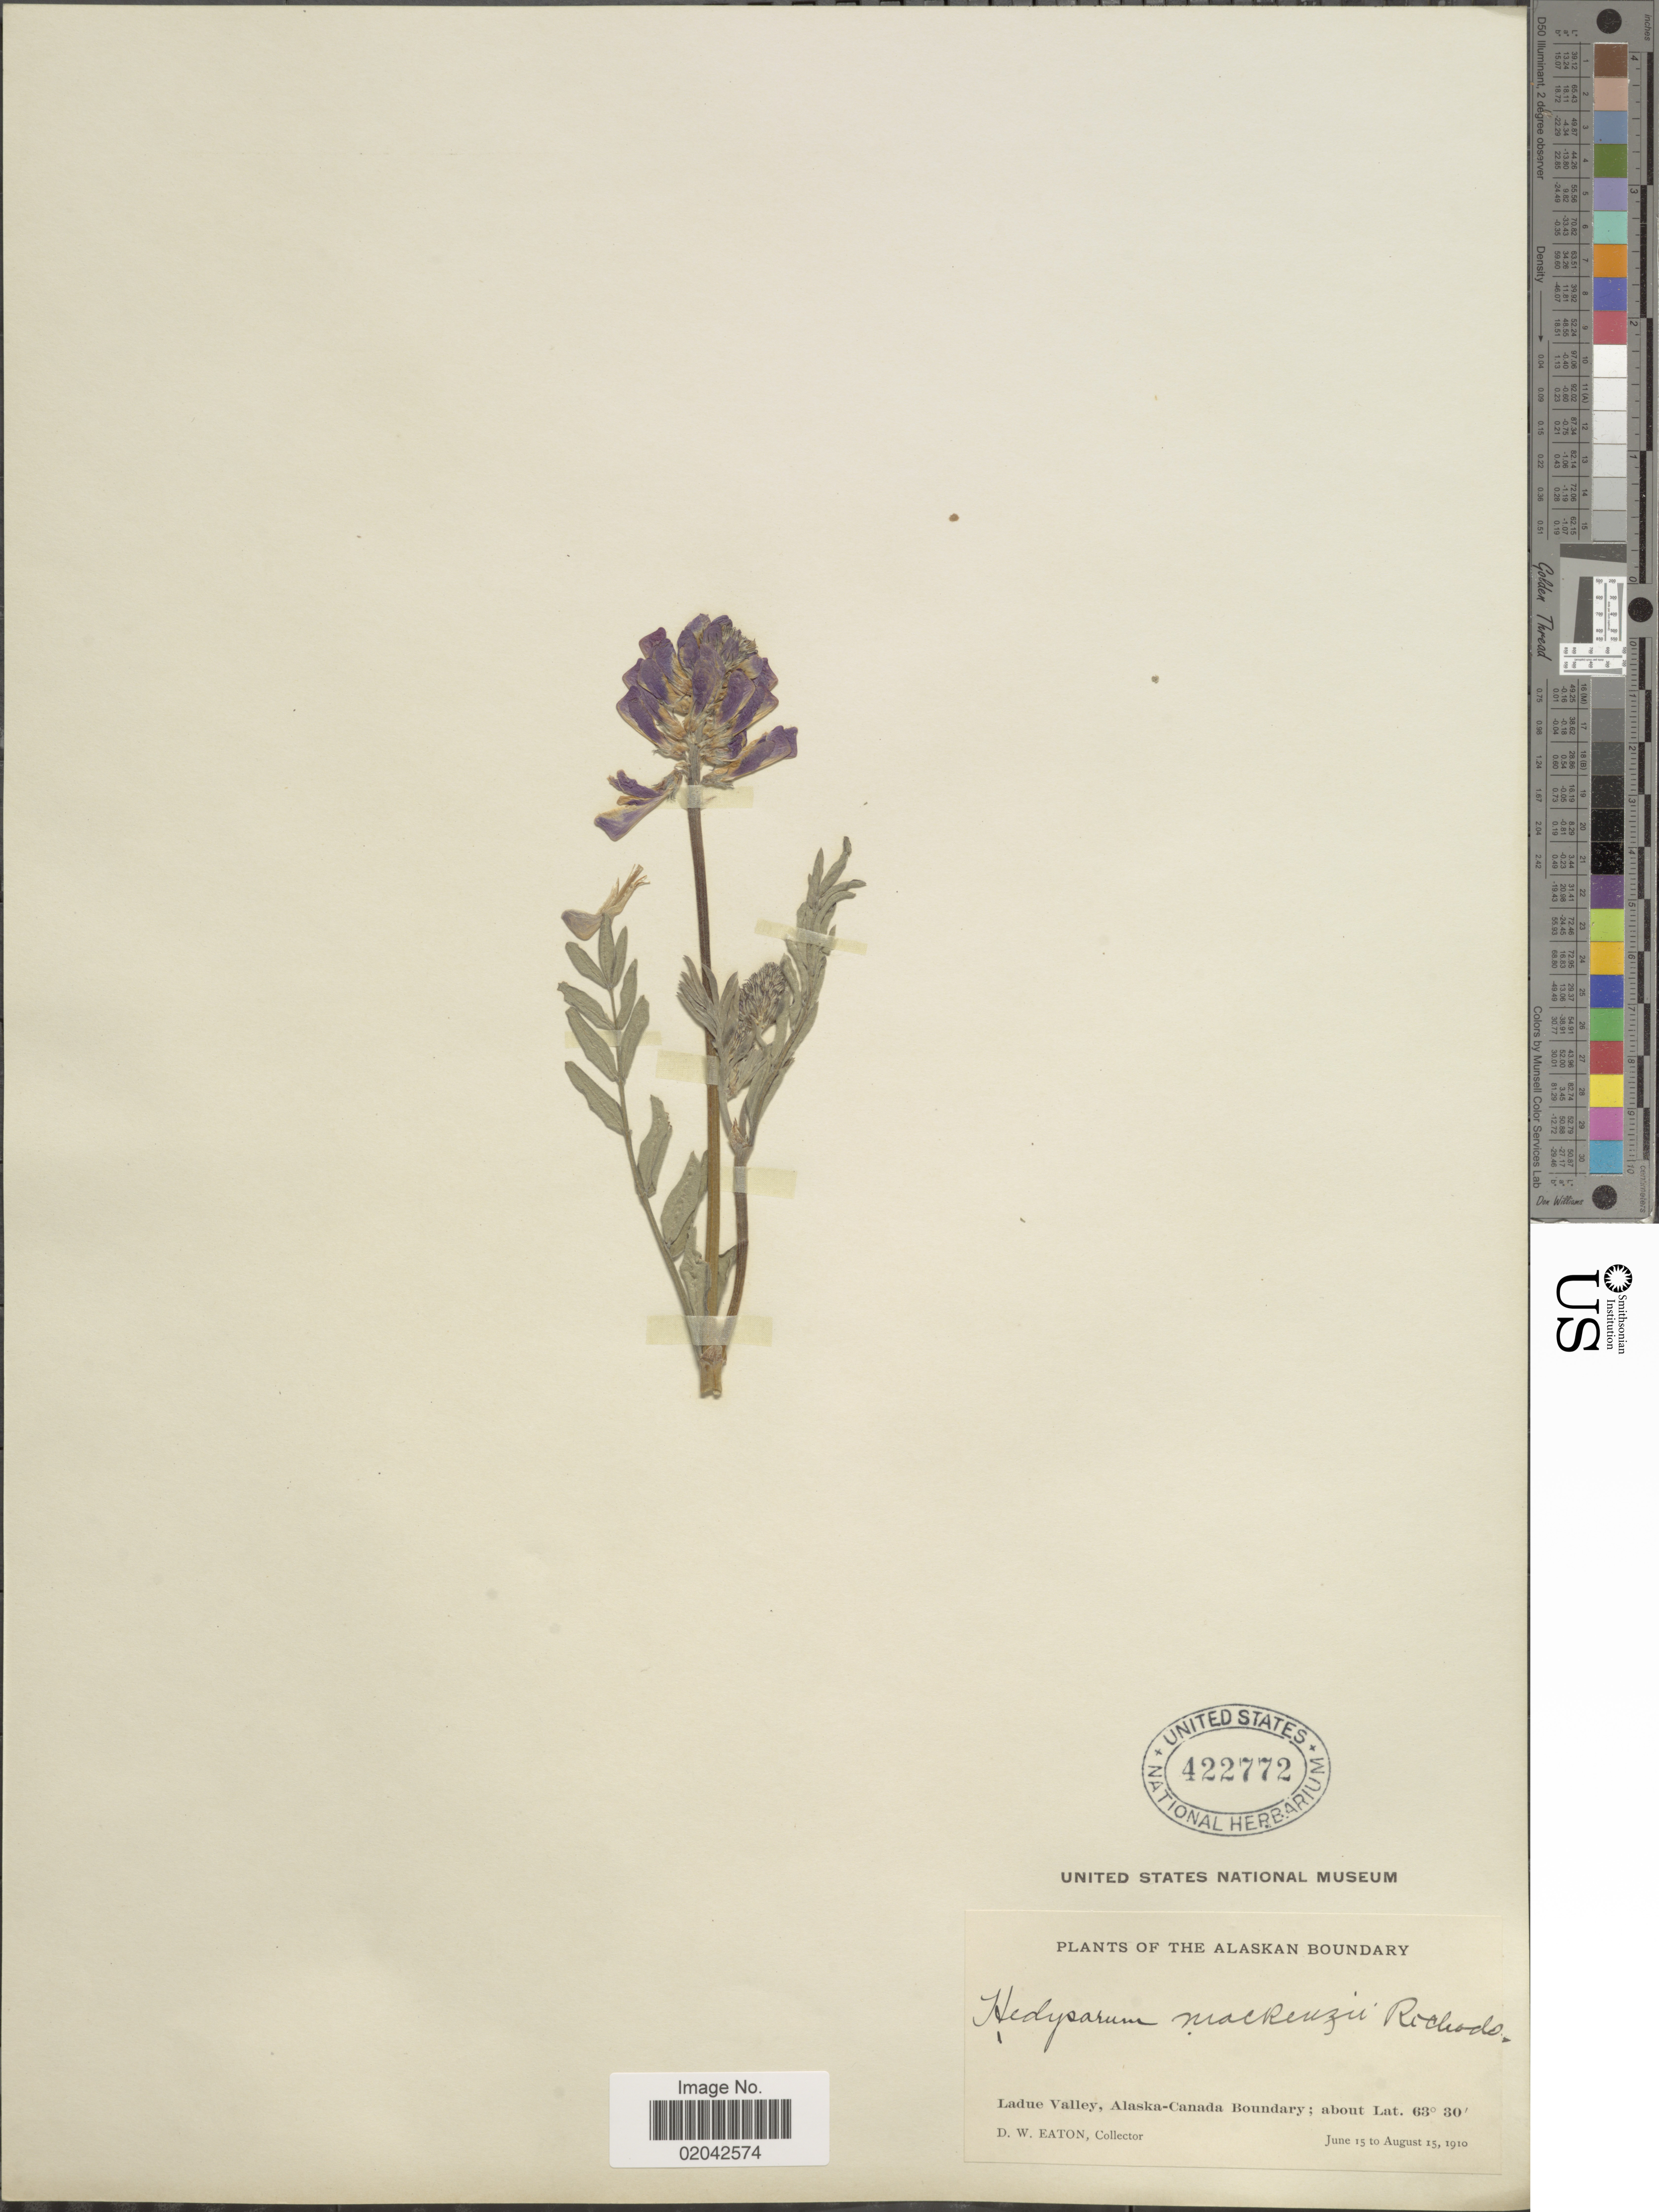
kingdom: Plantae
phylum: Tracheophyta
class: Magnoliopsida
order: Fabales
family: Fabaceae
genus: Hedysarum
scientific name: Hedysarum mackenziei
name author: Richardson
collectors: D. Eaton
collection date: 1910-06-15/1910-08-15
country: United States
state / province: Alaska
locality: Alaskian Boundary, Ladue Valley, Alaska-Candada Boundary.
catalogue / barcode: US 422772